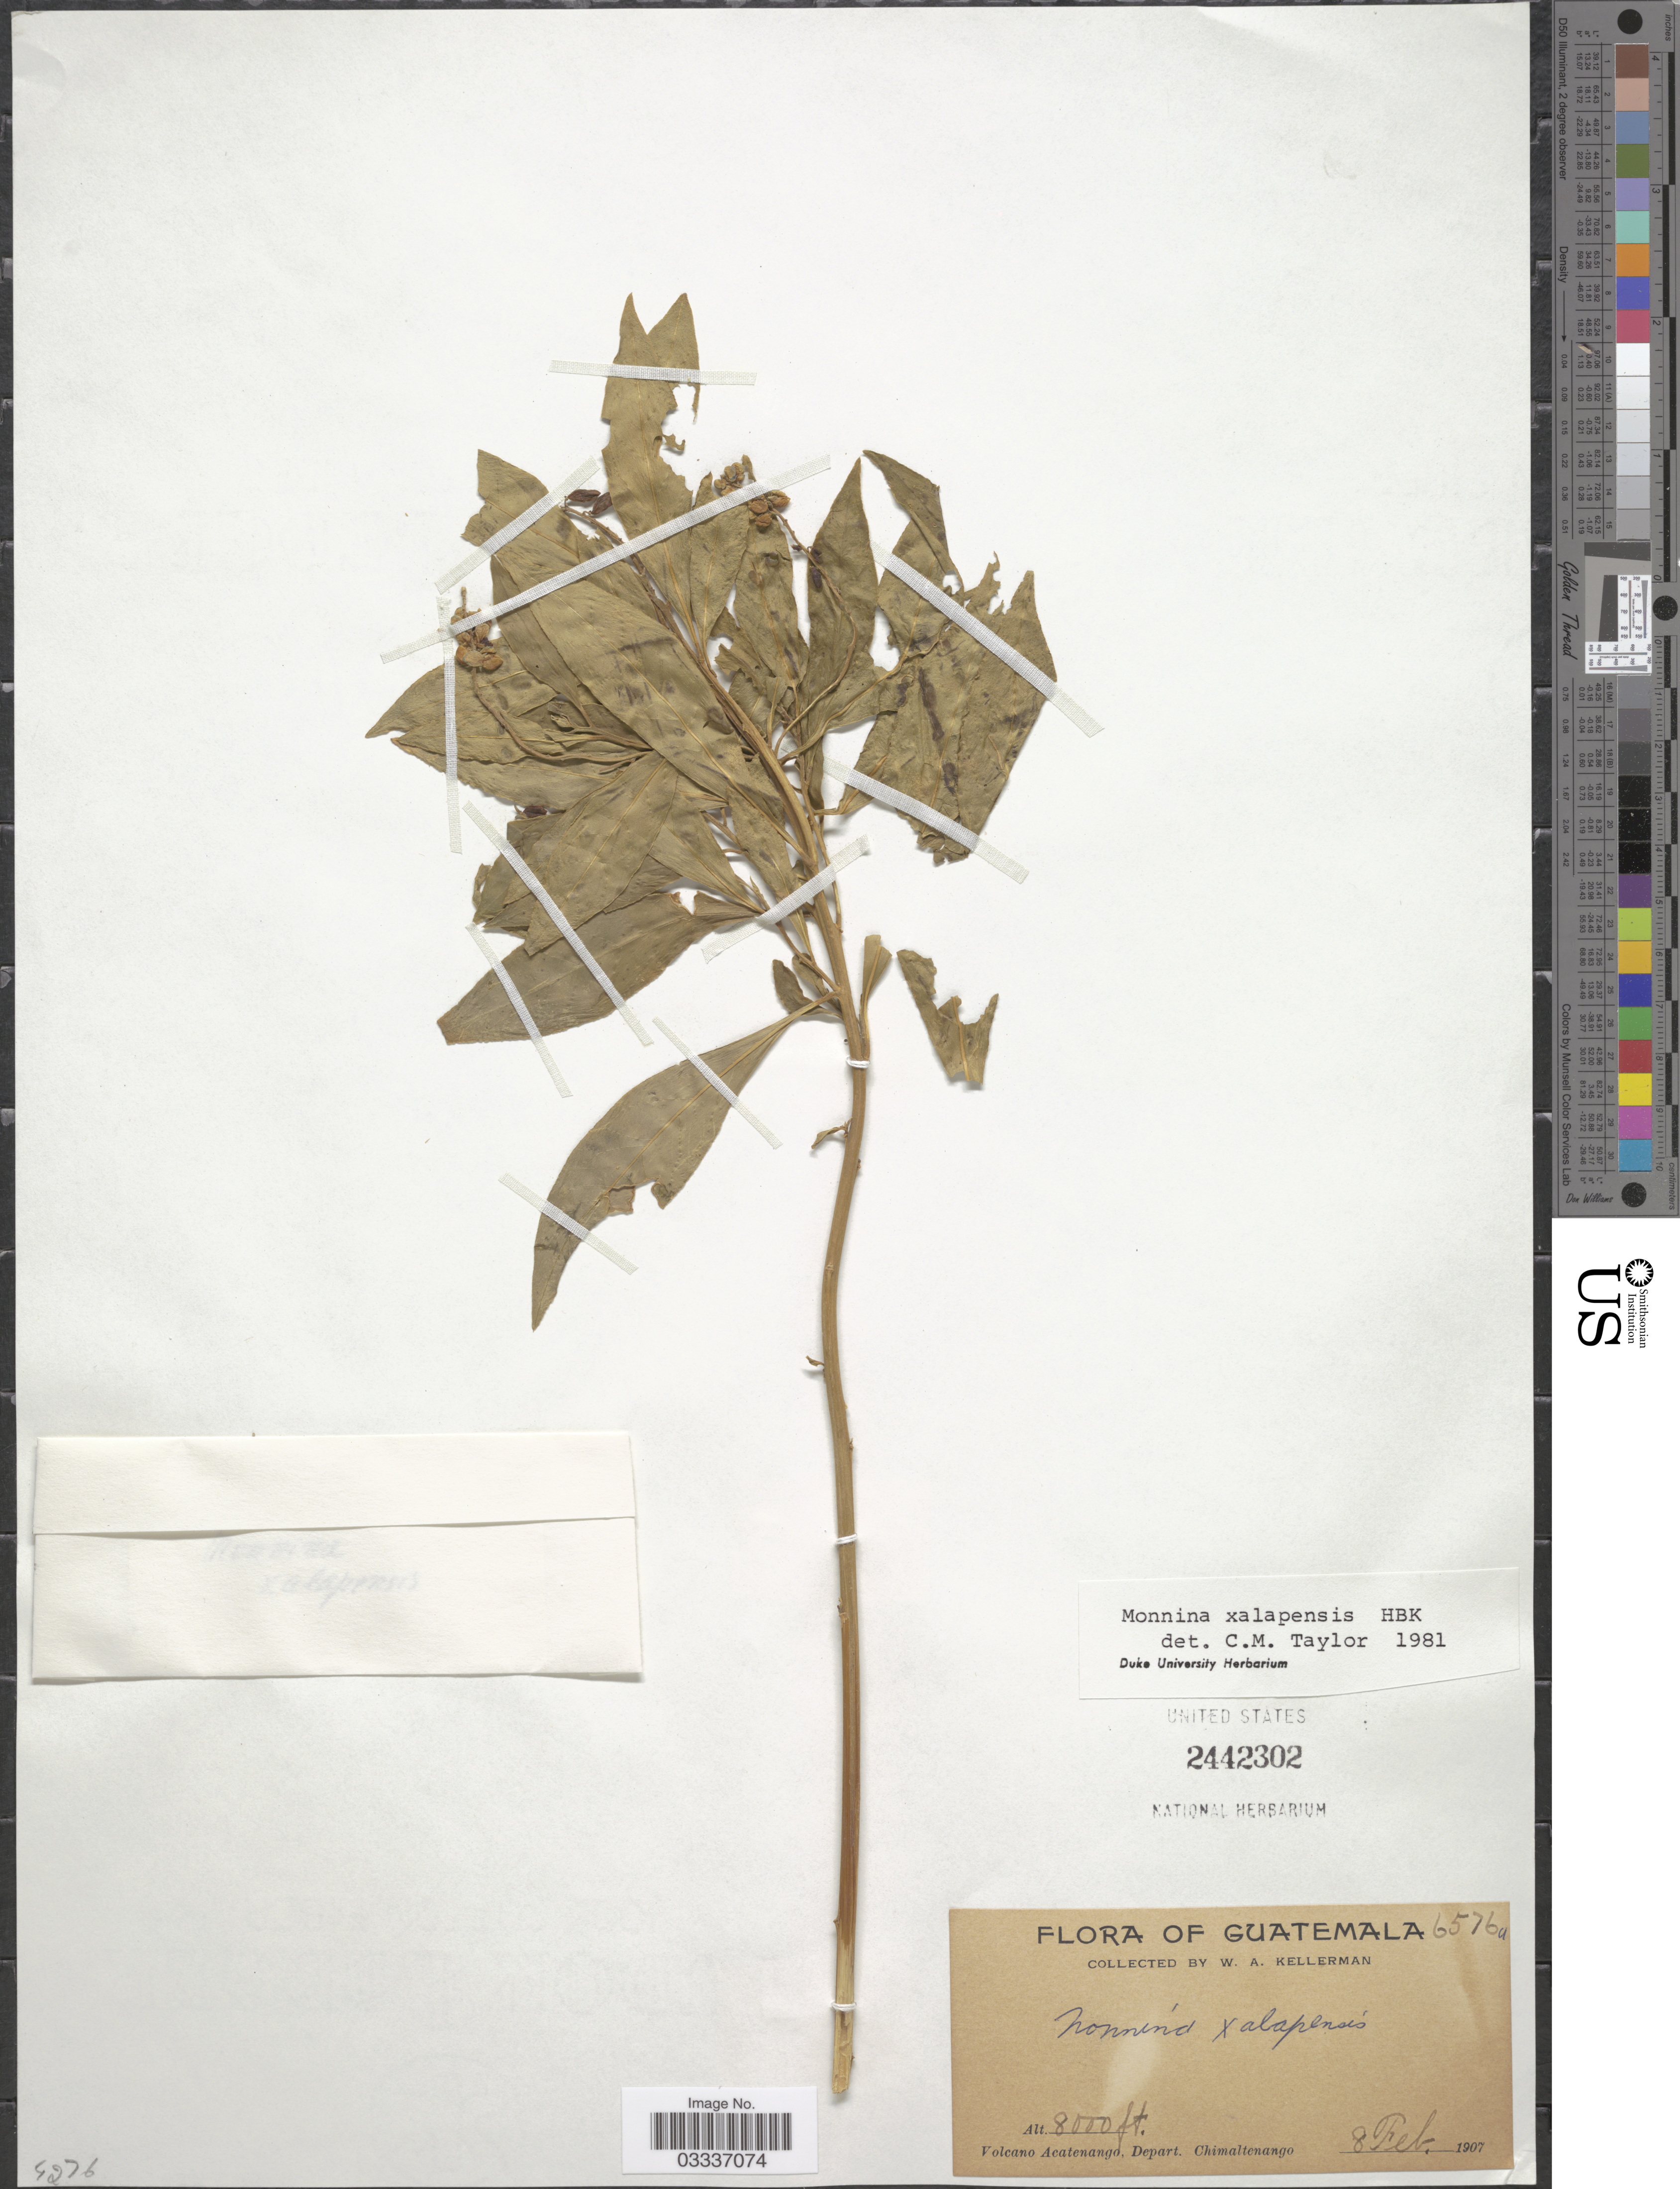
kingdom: Plantae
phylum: Tracheophyta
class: Magnoliopsida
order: Fabales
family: Polygalaceae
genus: Monnina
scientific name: Monnina xalapensis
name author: Kunth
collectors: W. Kellerman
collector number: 6576a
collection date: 1907-02-08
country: Guatemala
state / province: Chimaltenango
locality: Volcano Acatenango, Depart. Chimaltenango.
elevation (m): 2438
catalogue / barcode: US 2442302